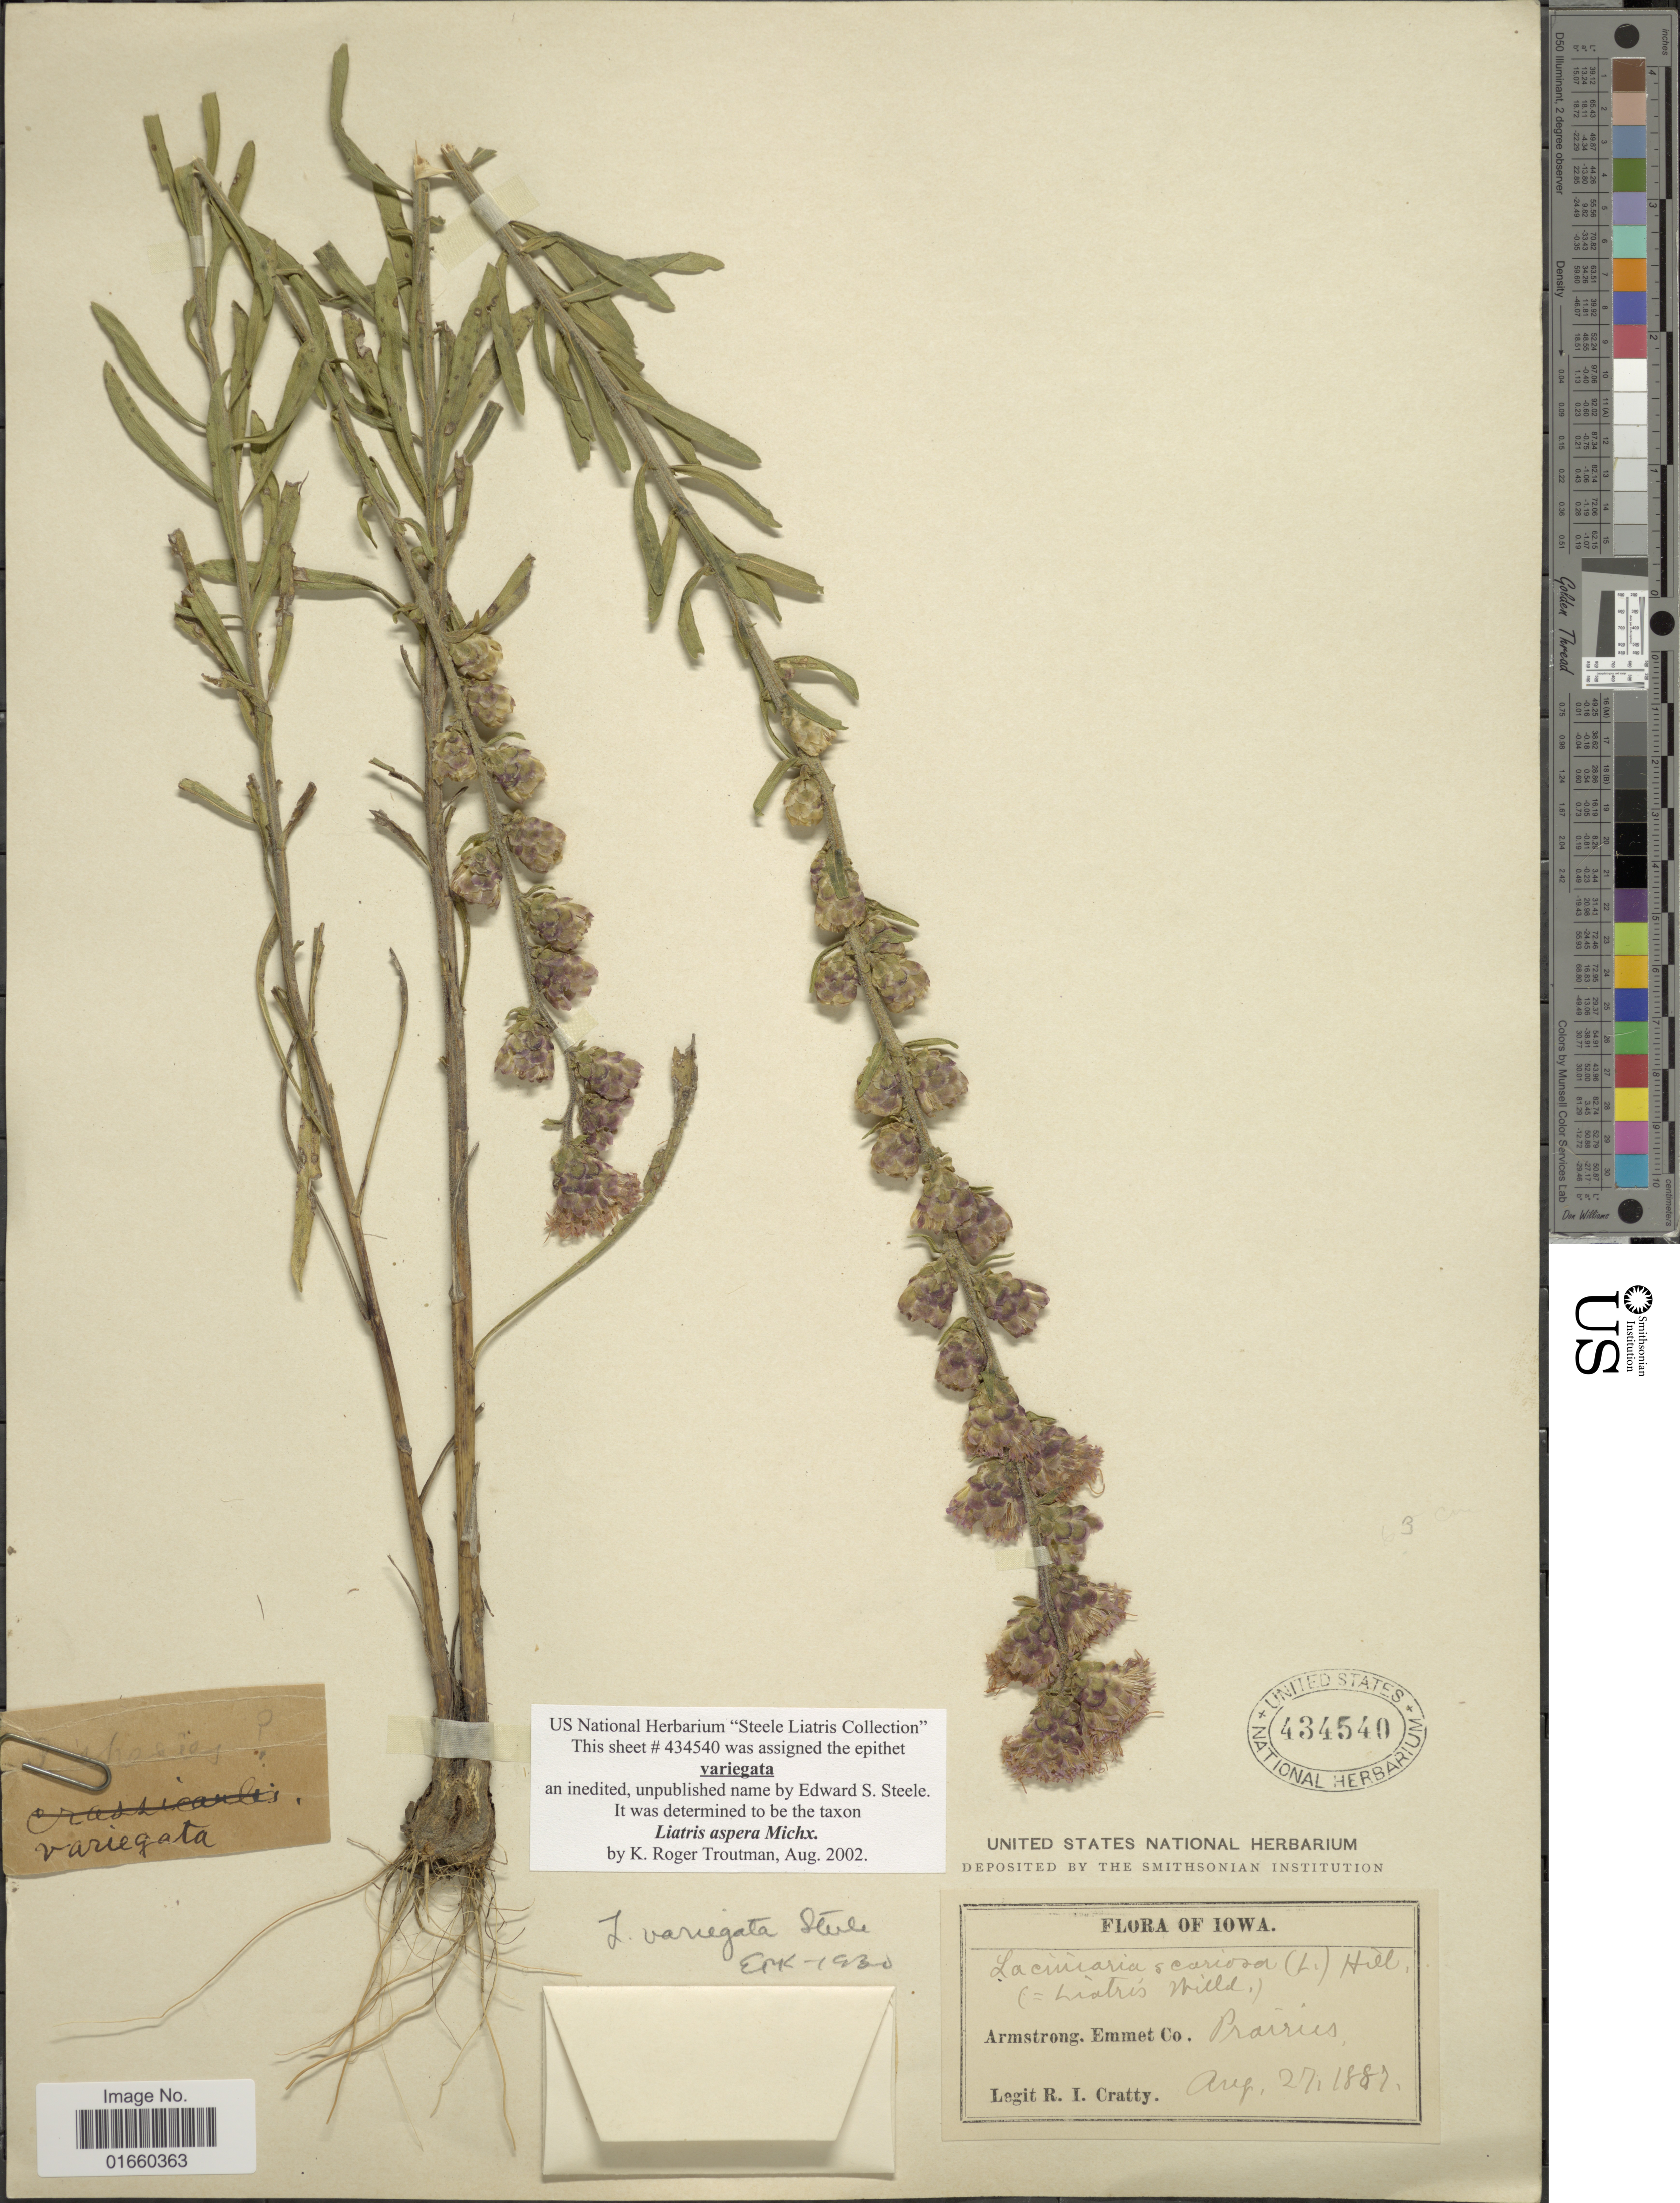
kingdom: Plantae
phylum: Tracheophyta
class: Magnoliopsida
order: Asterales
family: Asteraceae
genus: Liatris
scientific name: Liatris aspera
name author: Michx.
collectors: R. Cratty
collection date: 1887-08-27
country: United States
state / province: Iowa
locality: Armstrong. Emmet Co. Prairies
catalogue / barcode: US 434540